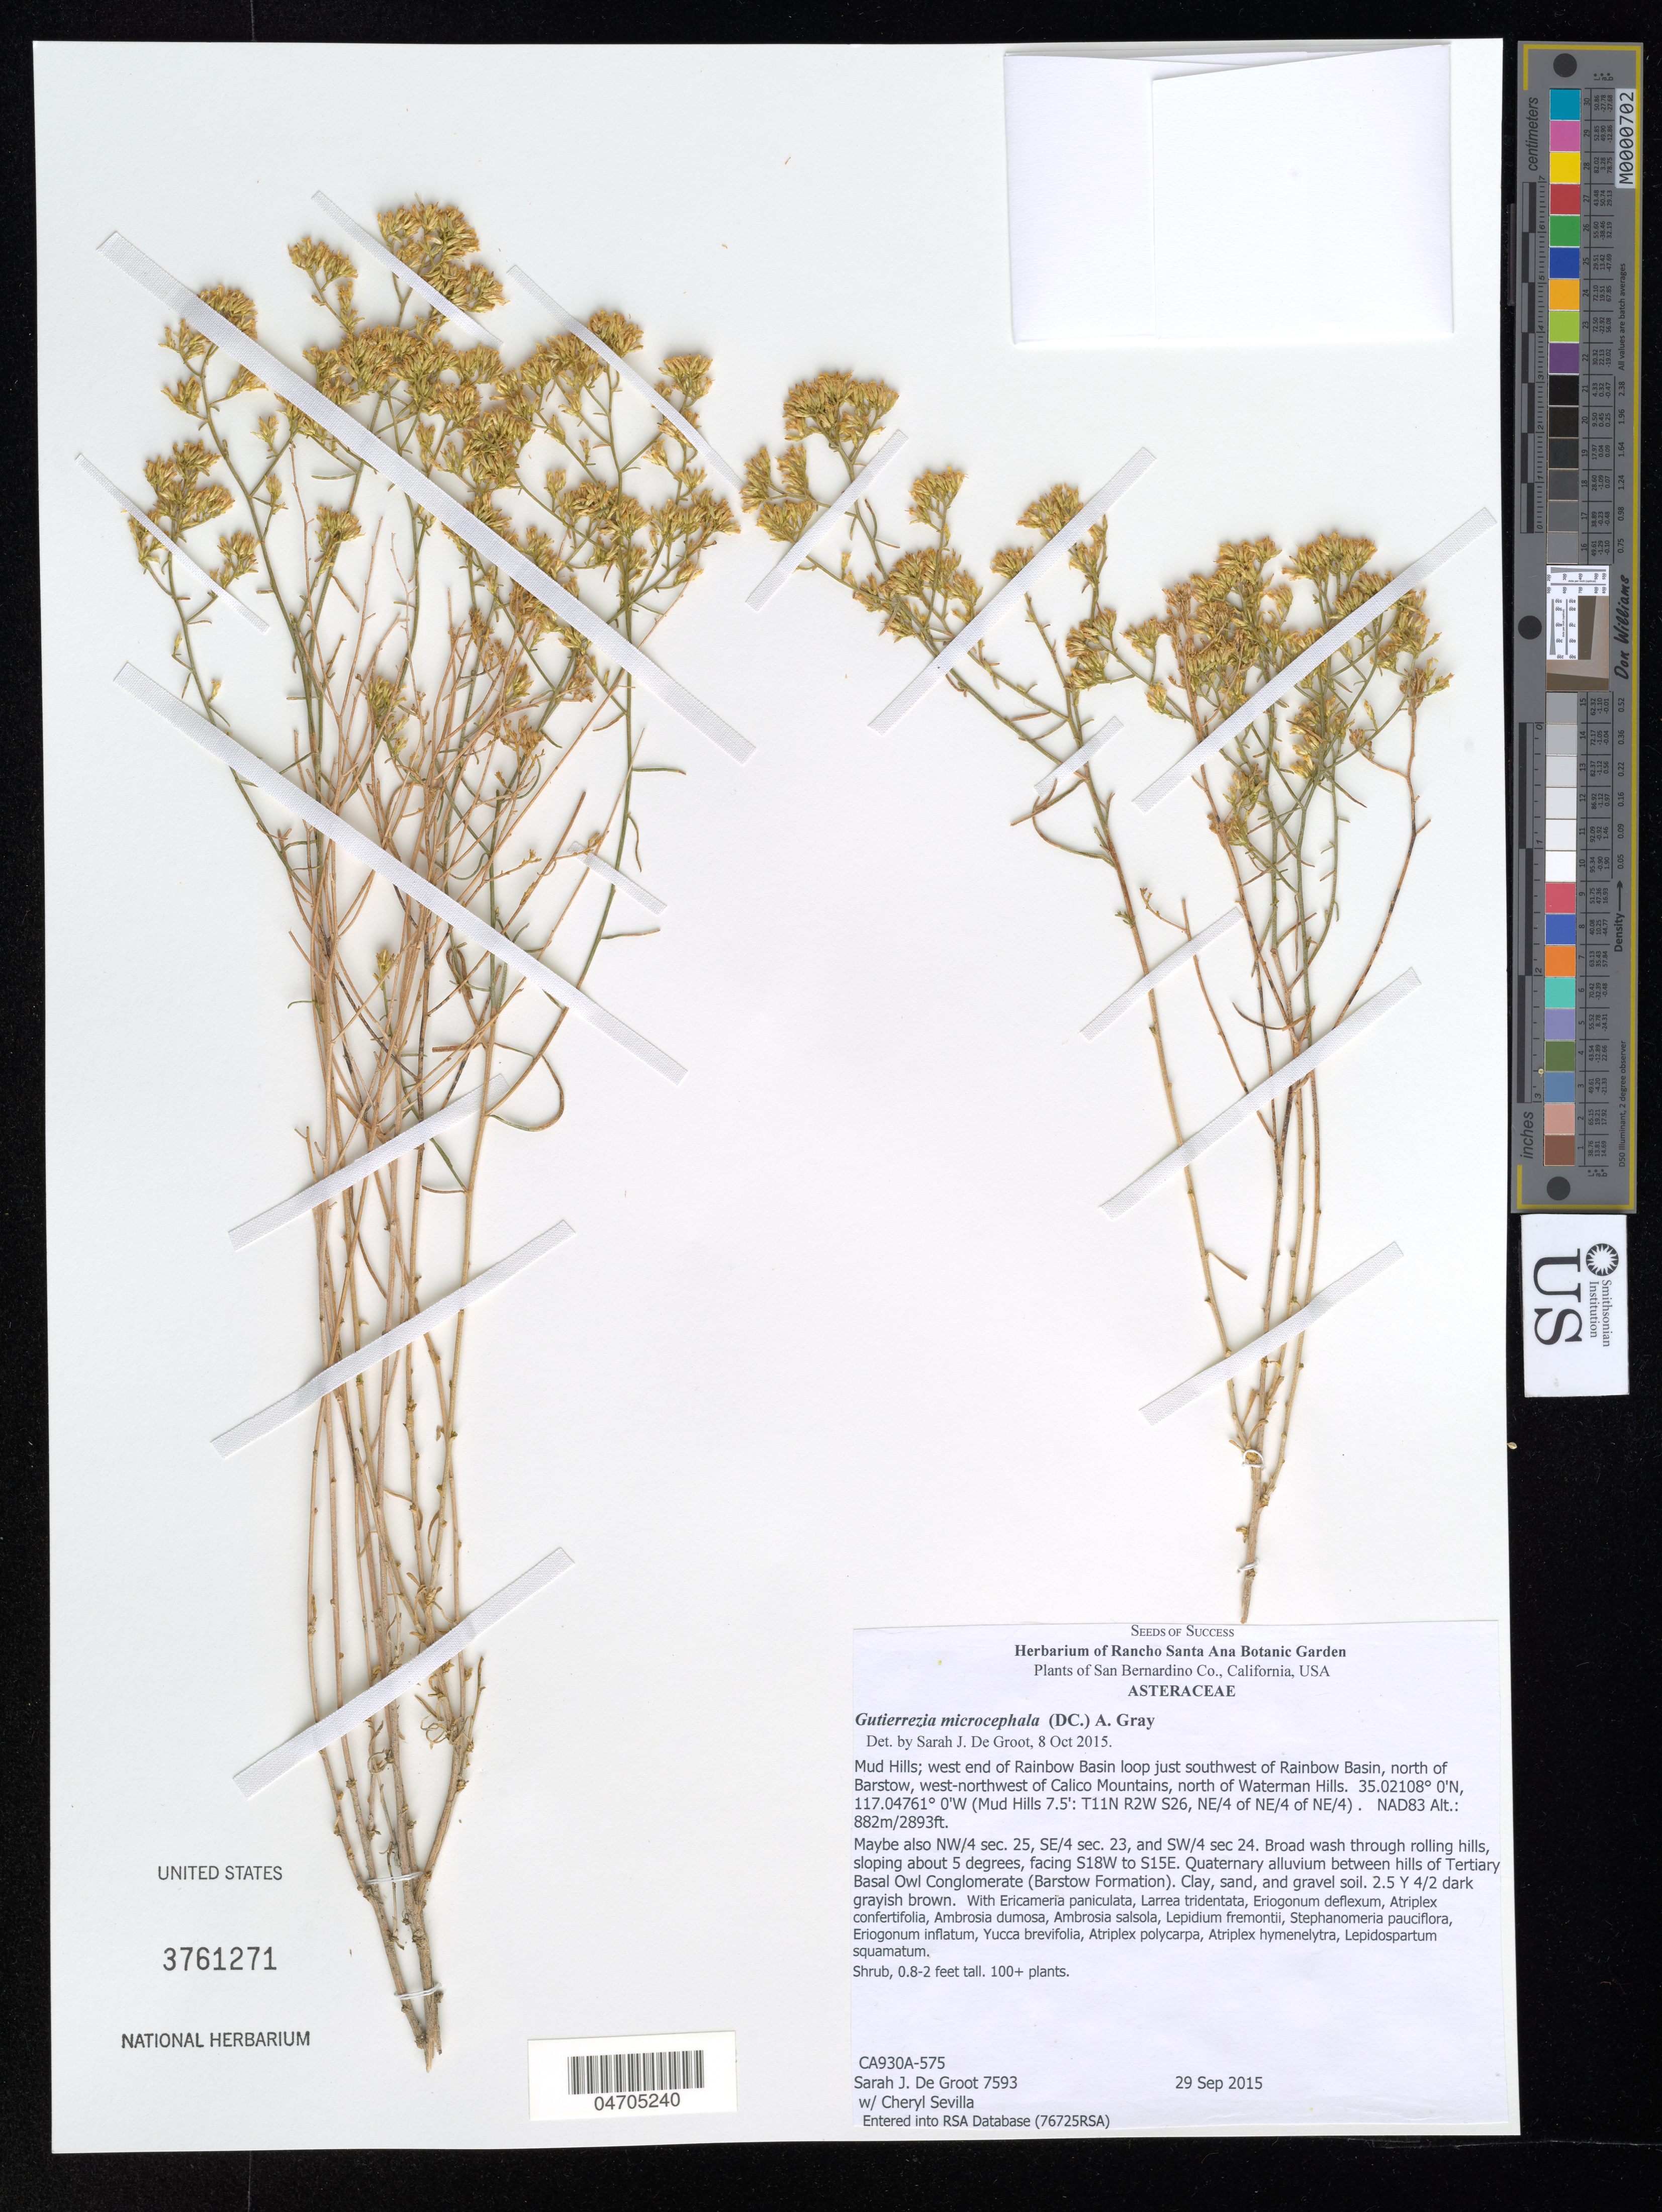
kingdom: Plantae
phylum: Tracheophyta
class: Magnoliopsida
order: Asterales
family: Asteraceae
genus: Gutierrezia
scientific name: Gutierrezia microcephala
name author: (DC.) A. Gray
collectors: S. De Groot & C. Sevilla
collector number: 7593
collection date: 2015-09-29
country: United States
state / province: California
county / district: San Bernardino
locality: San Bernardino Co. Mud Hills; west end of Rainbow Basin loop just southwest of Rainbow Basin, north of Barstow, west-northwest of Calico Mountains, north of Waterman Hills. (Mud Hills 7.5': T11N R2W S26, NE/4 of NE/4 of NE/4). NAD83. Maybe also NW/4 sec. 25, SE/4 sec. 23, and SW/4 sec 24. Broad wash through rolling hills, sloping about 5 degrees, facing S18W to S15E. Quaternary alluvium between hills of Tertiary Basal Owl Conglomerate (Barstow Formation).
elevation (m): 882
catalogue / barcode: US 3761271